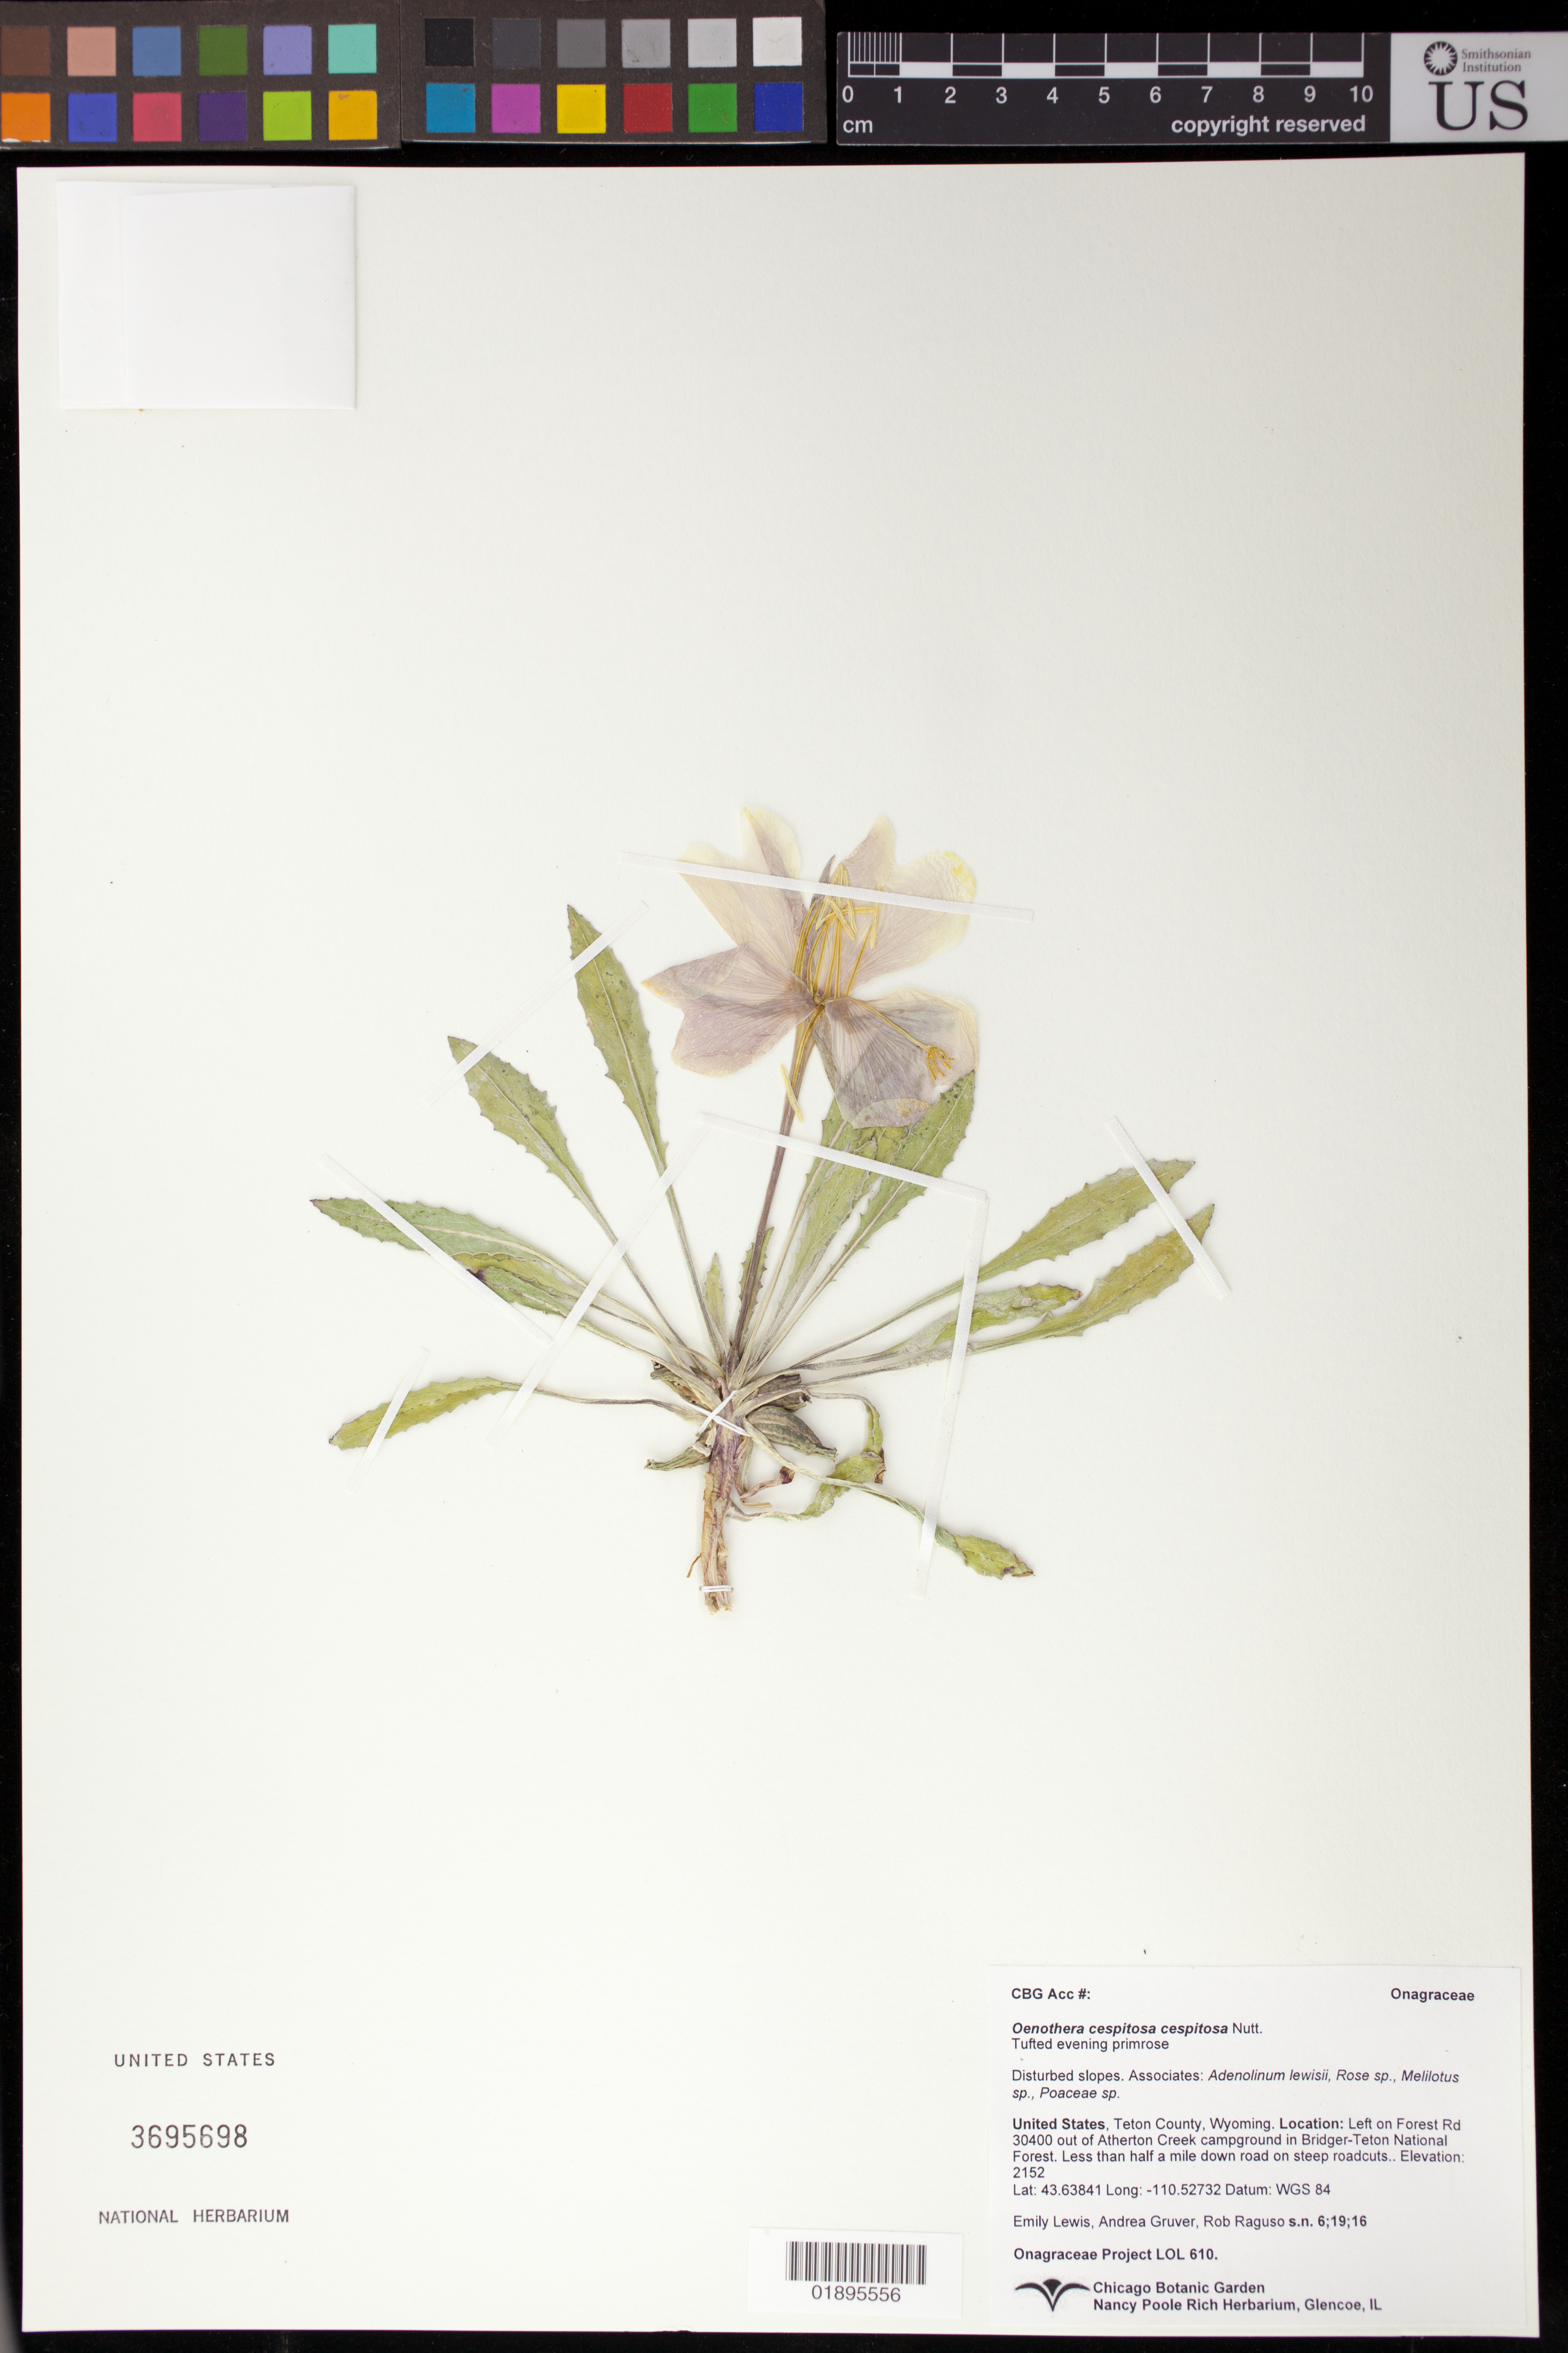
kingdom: Plantae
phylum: Tracheophyta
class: Magnoliopsida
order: Myrtales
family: Onagraceae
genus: Oenothera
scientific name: Oenothera cespitosa subsp. cespitosa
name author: Nutt.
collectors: E. Lewis, A. Gruver & R. Raguso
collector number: LOL 610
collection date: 2016-06-19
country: United States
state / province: Wyoming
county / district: Teton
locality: Left on Forest Rd 30400 out of Atherton Creek campground in Bridger-Teton National Forest, less than half a mile down road on steep roadcuts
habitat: Disturbed slopes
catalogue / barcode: US 3695698